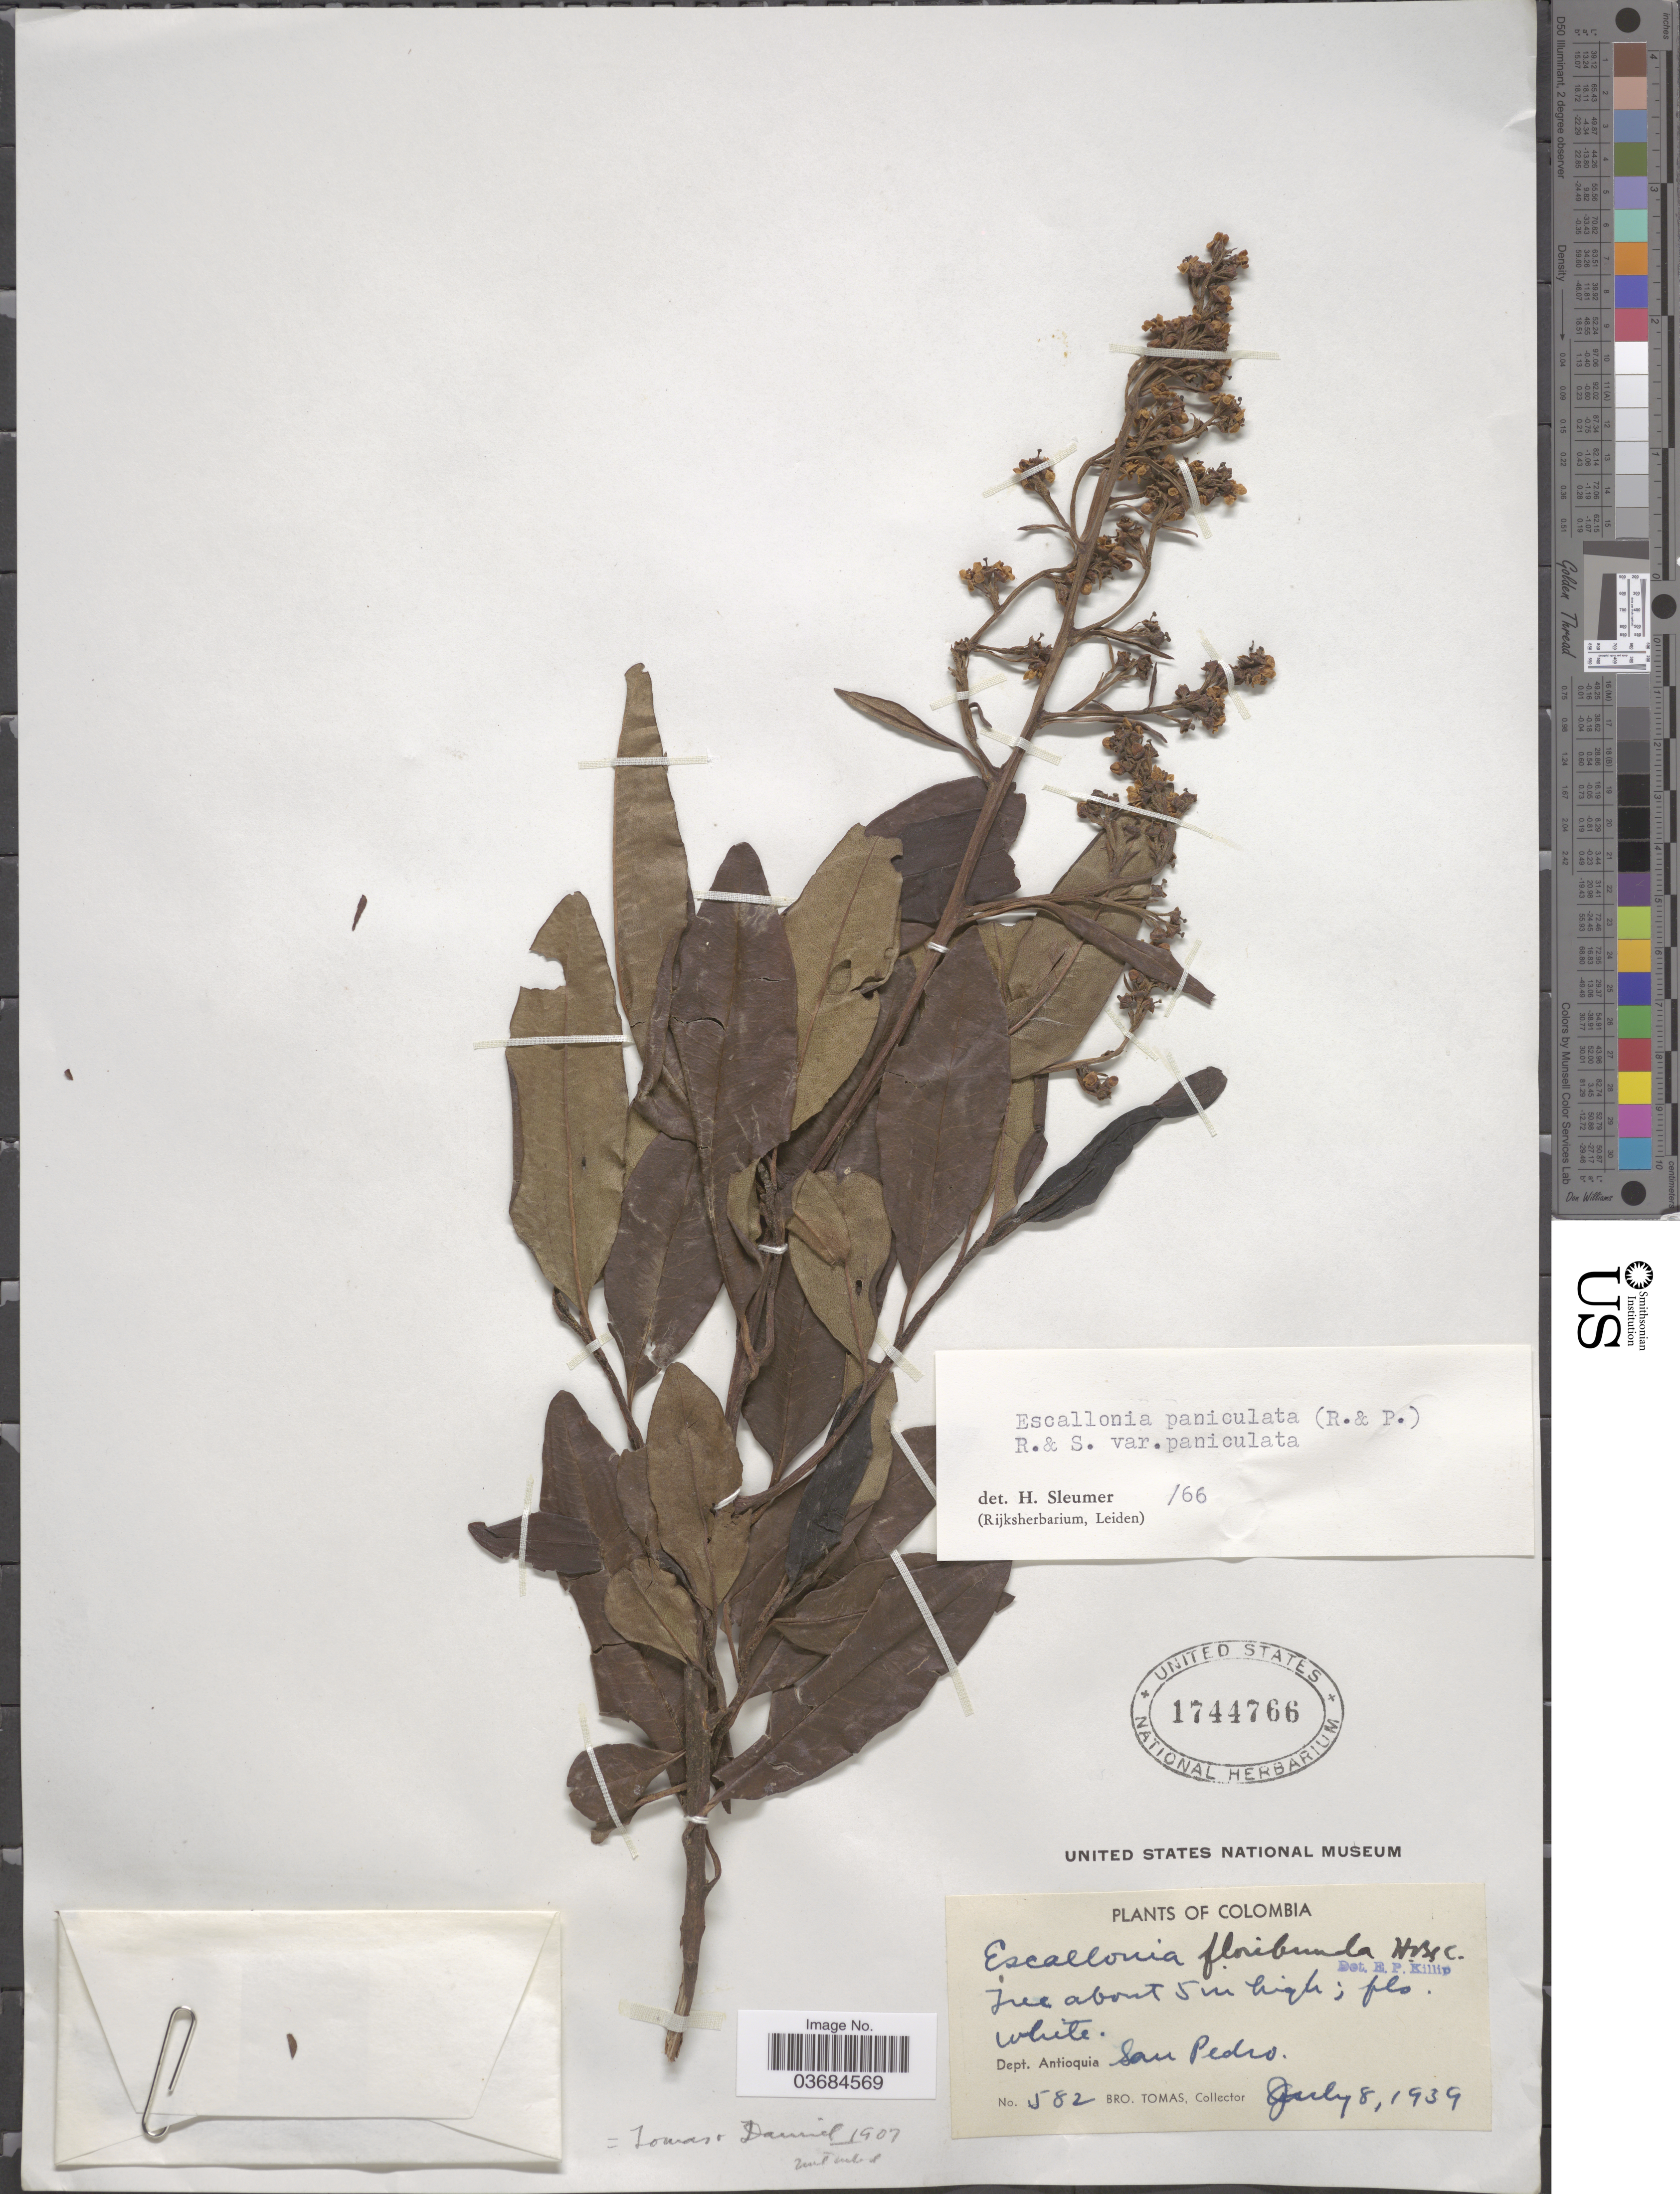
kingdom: Plantae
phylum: Tracheophyta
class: Magnoliopsida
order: Escalloniales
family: Escalloniaceae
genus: Escallonia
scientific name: Escallonia paniculata var. paniculata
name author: (Ruiz & Pav.) Roem. & Schult.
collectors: B. Tomas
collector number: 582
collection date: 1939-07-08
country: Colombia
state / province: Antioquia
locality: Dept. Antioquia. San Pedro.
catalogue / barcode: US 1744766